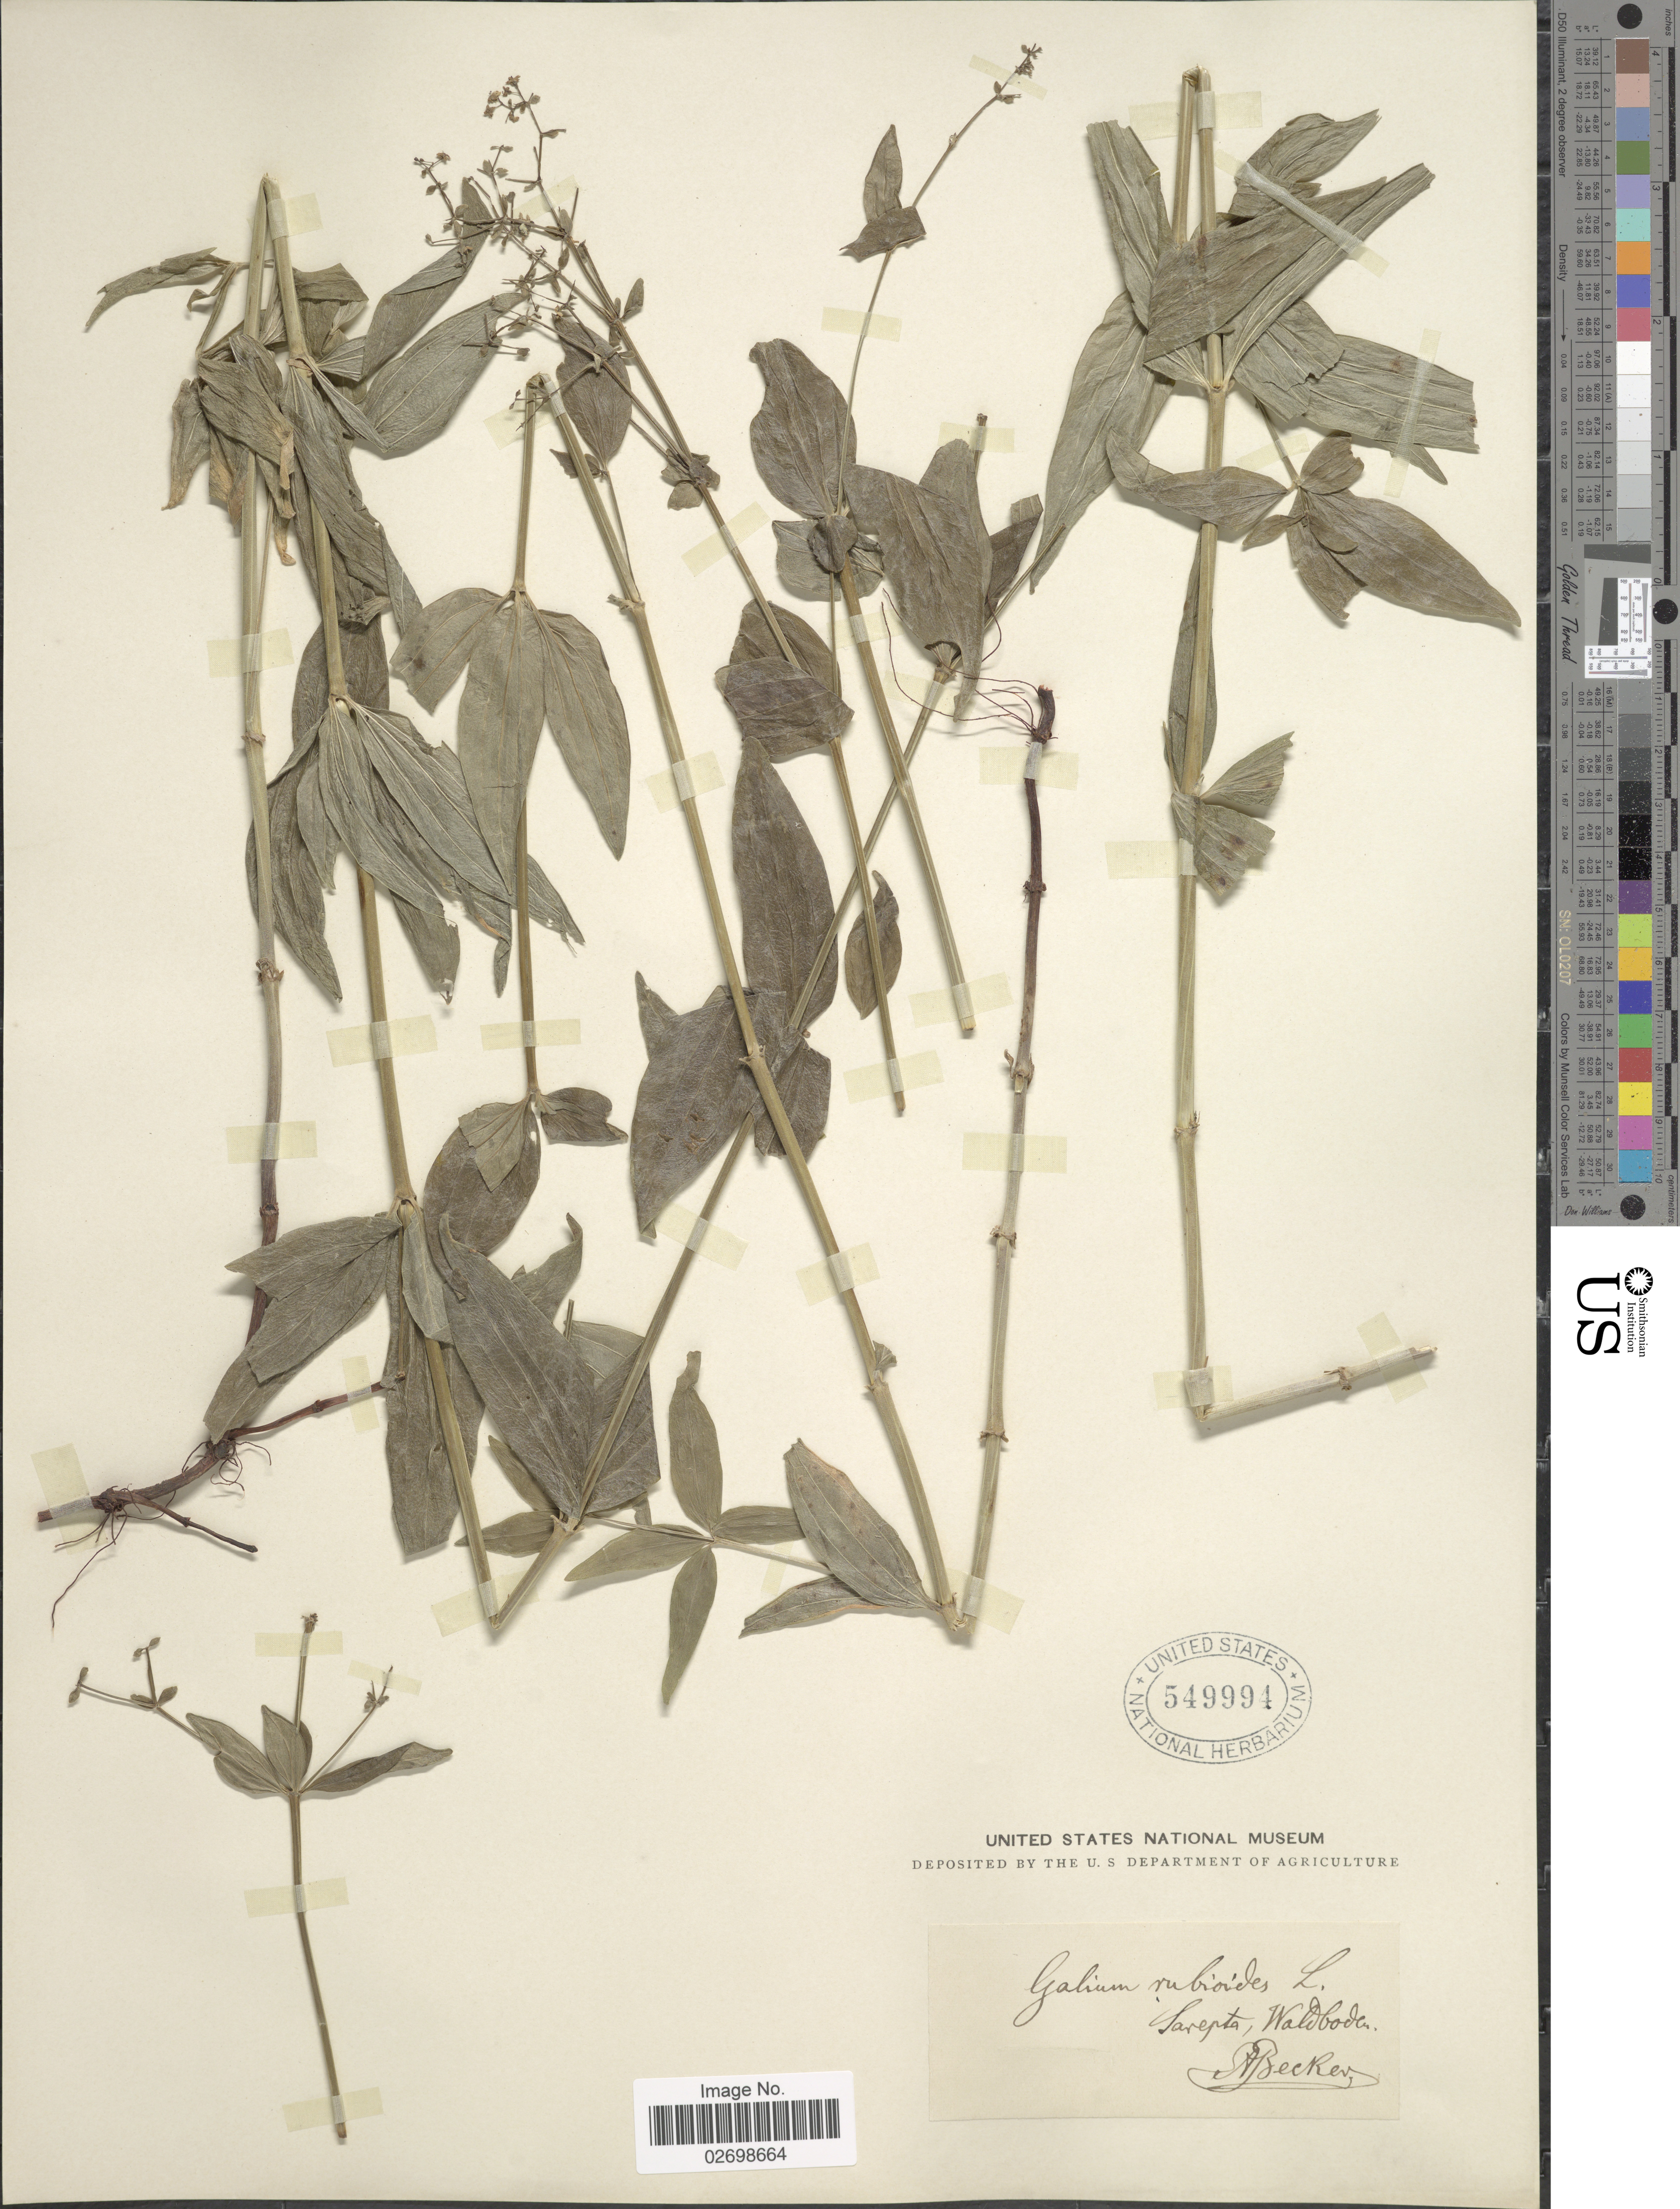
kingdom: Plantae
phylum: Tracheophyta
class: Magnoliopsida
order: Gentianales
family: Rubiaceae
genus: Galium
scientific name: Galium rubioides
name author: L.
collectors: A. Becker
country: Russian Federation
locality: Sarepta, Waldboden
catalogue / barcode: US 549994